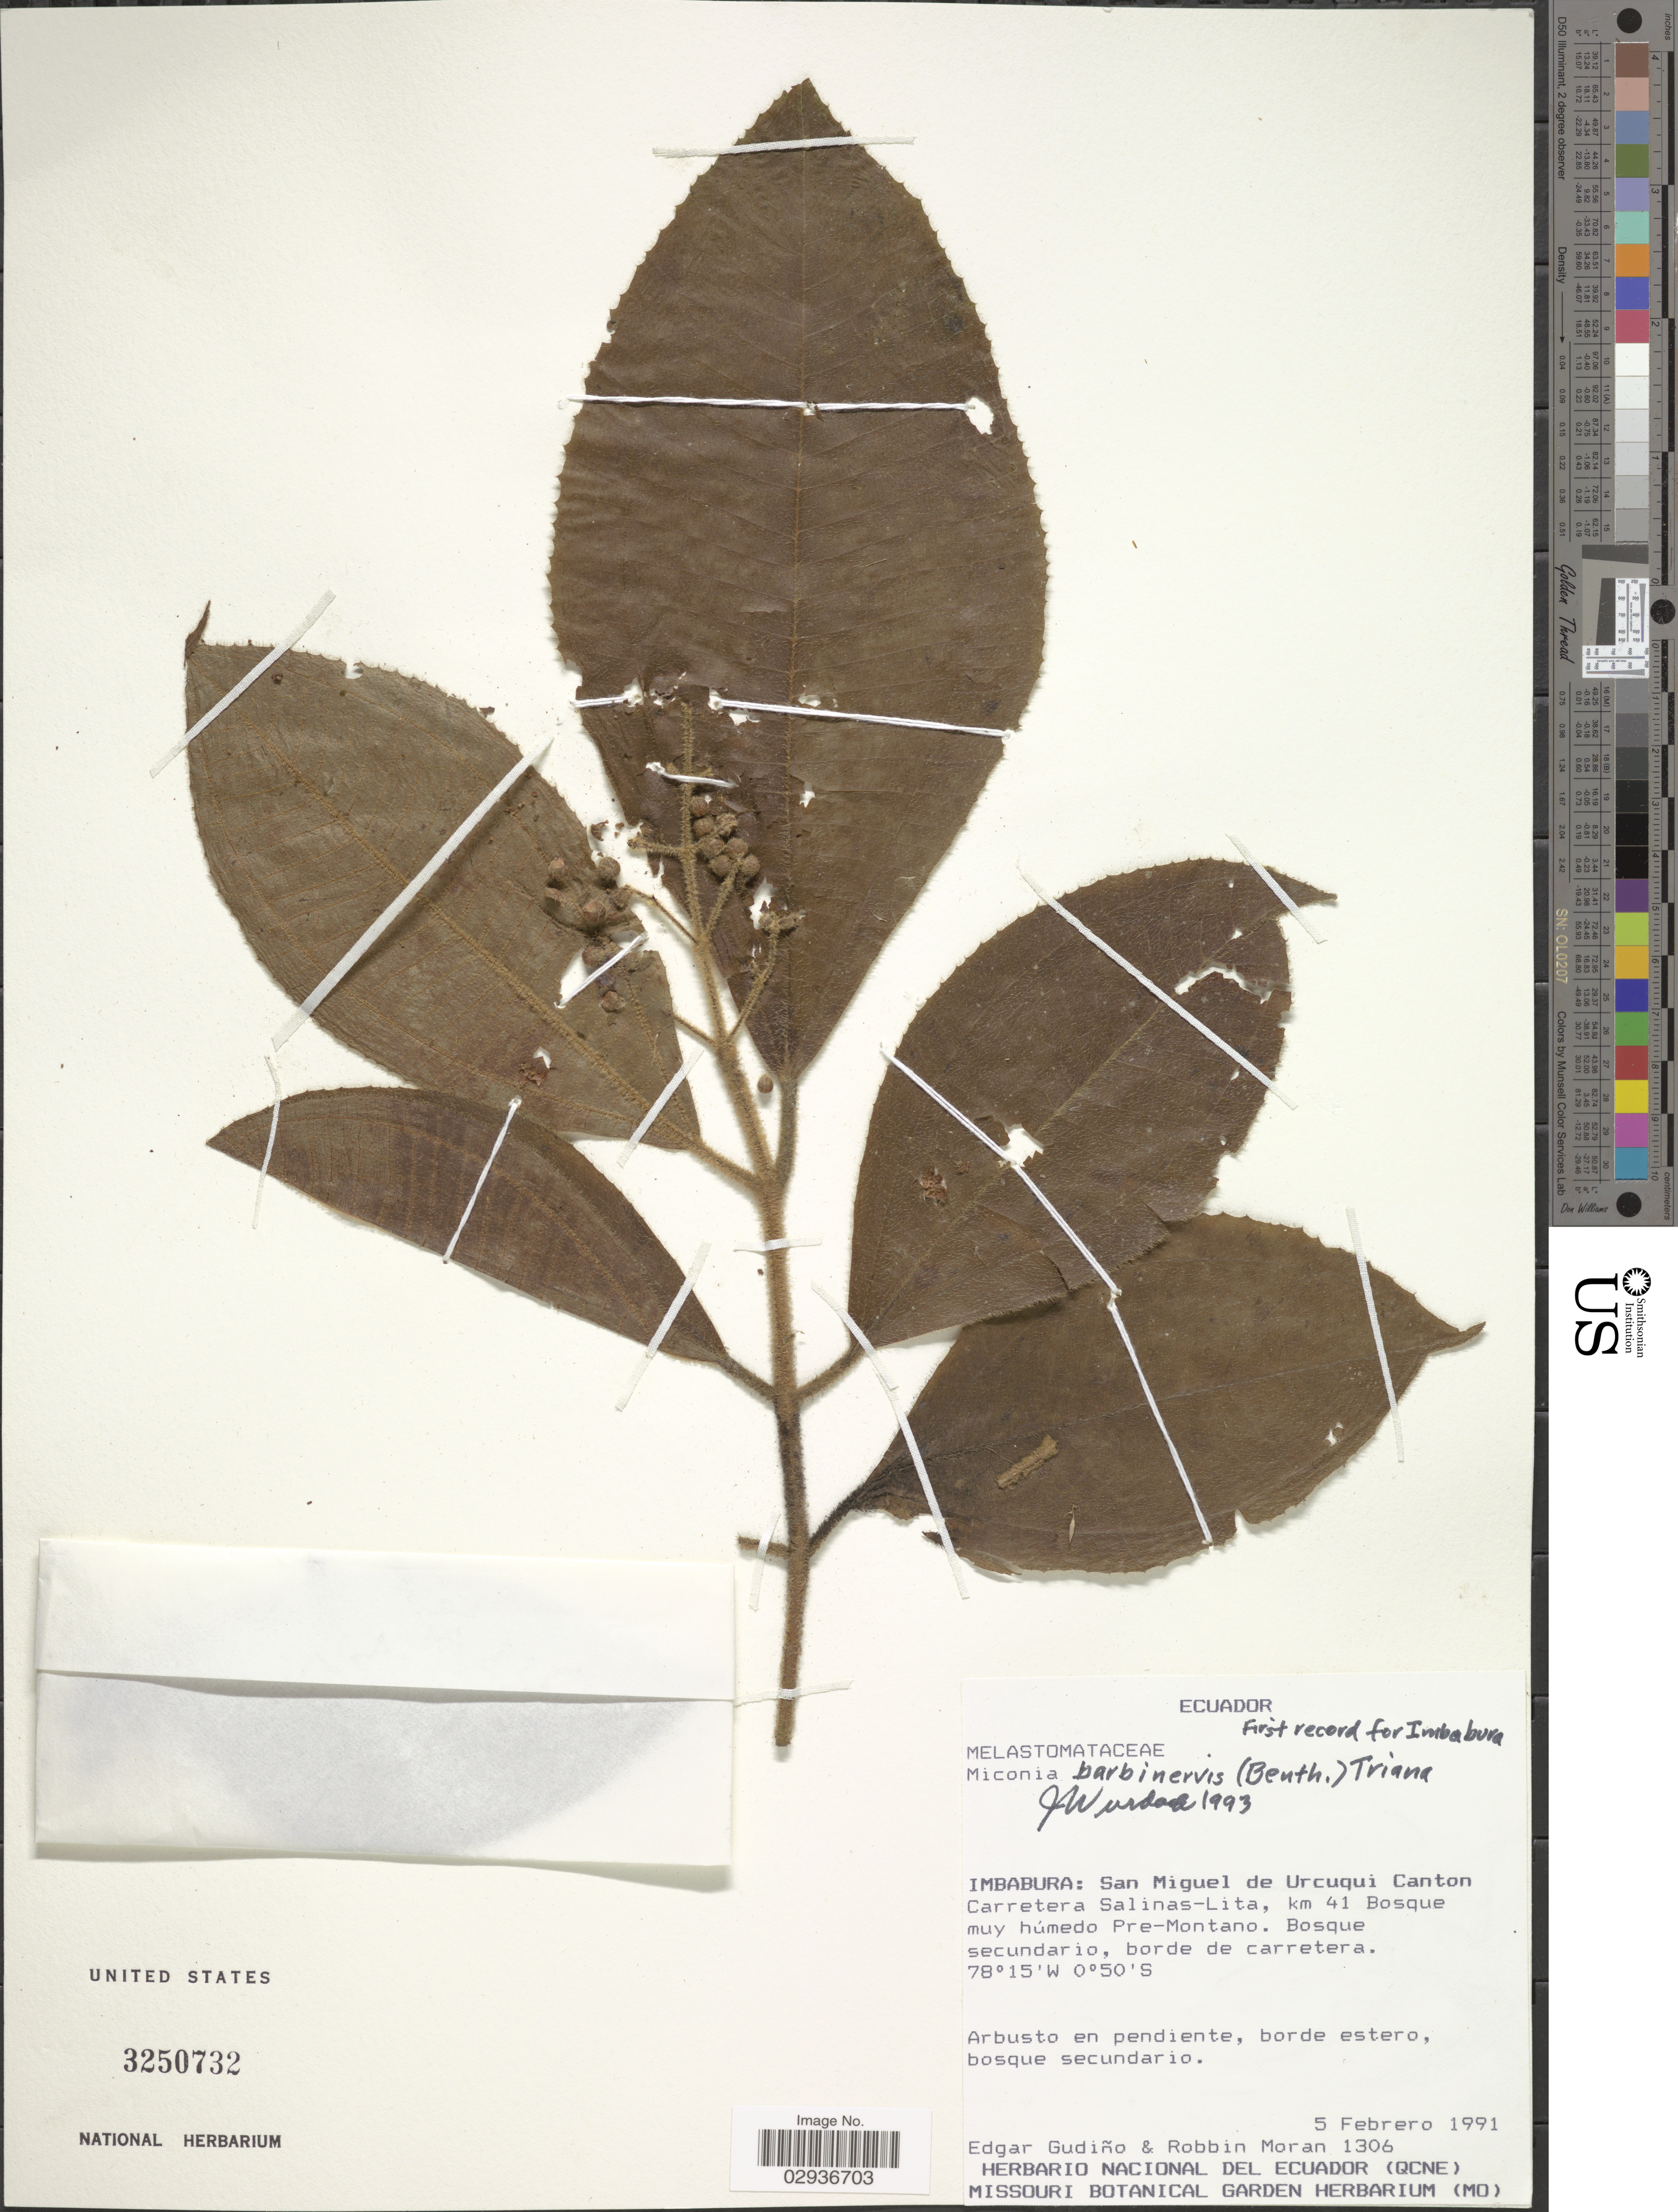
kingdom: Plantae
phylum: Tracheophyta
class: Magnoliopsida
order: Myrtales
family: Melastomataceae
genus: Miconia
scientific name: Miconia barbinervis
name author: (Benth.) Triana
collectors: E. Gudiño & R. C. Moran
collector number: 1306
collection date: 1991-02-05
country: Ecuador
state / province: Imbabura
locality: Sqan Miguel de Urcuqui Canton, Carretera Salinas-Lita, km 41 Bosque muy húmedo Pre-Montano.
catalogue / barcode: US 3250732